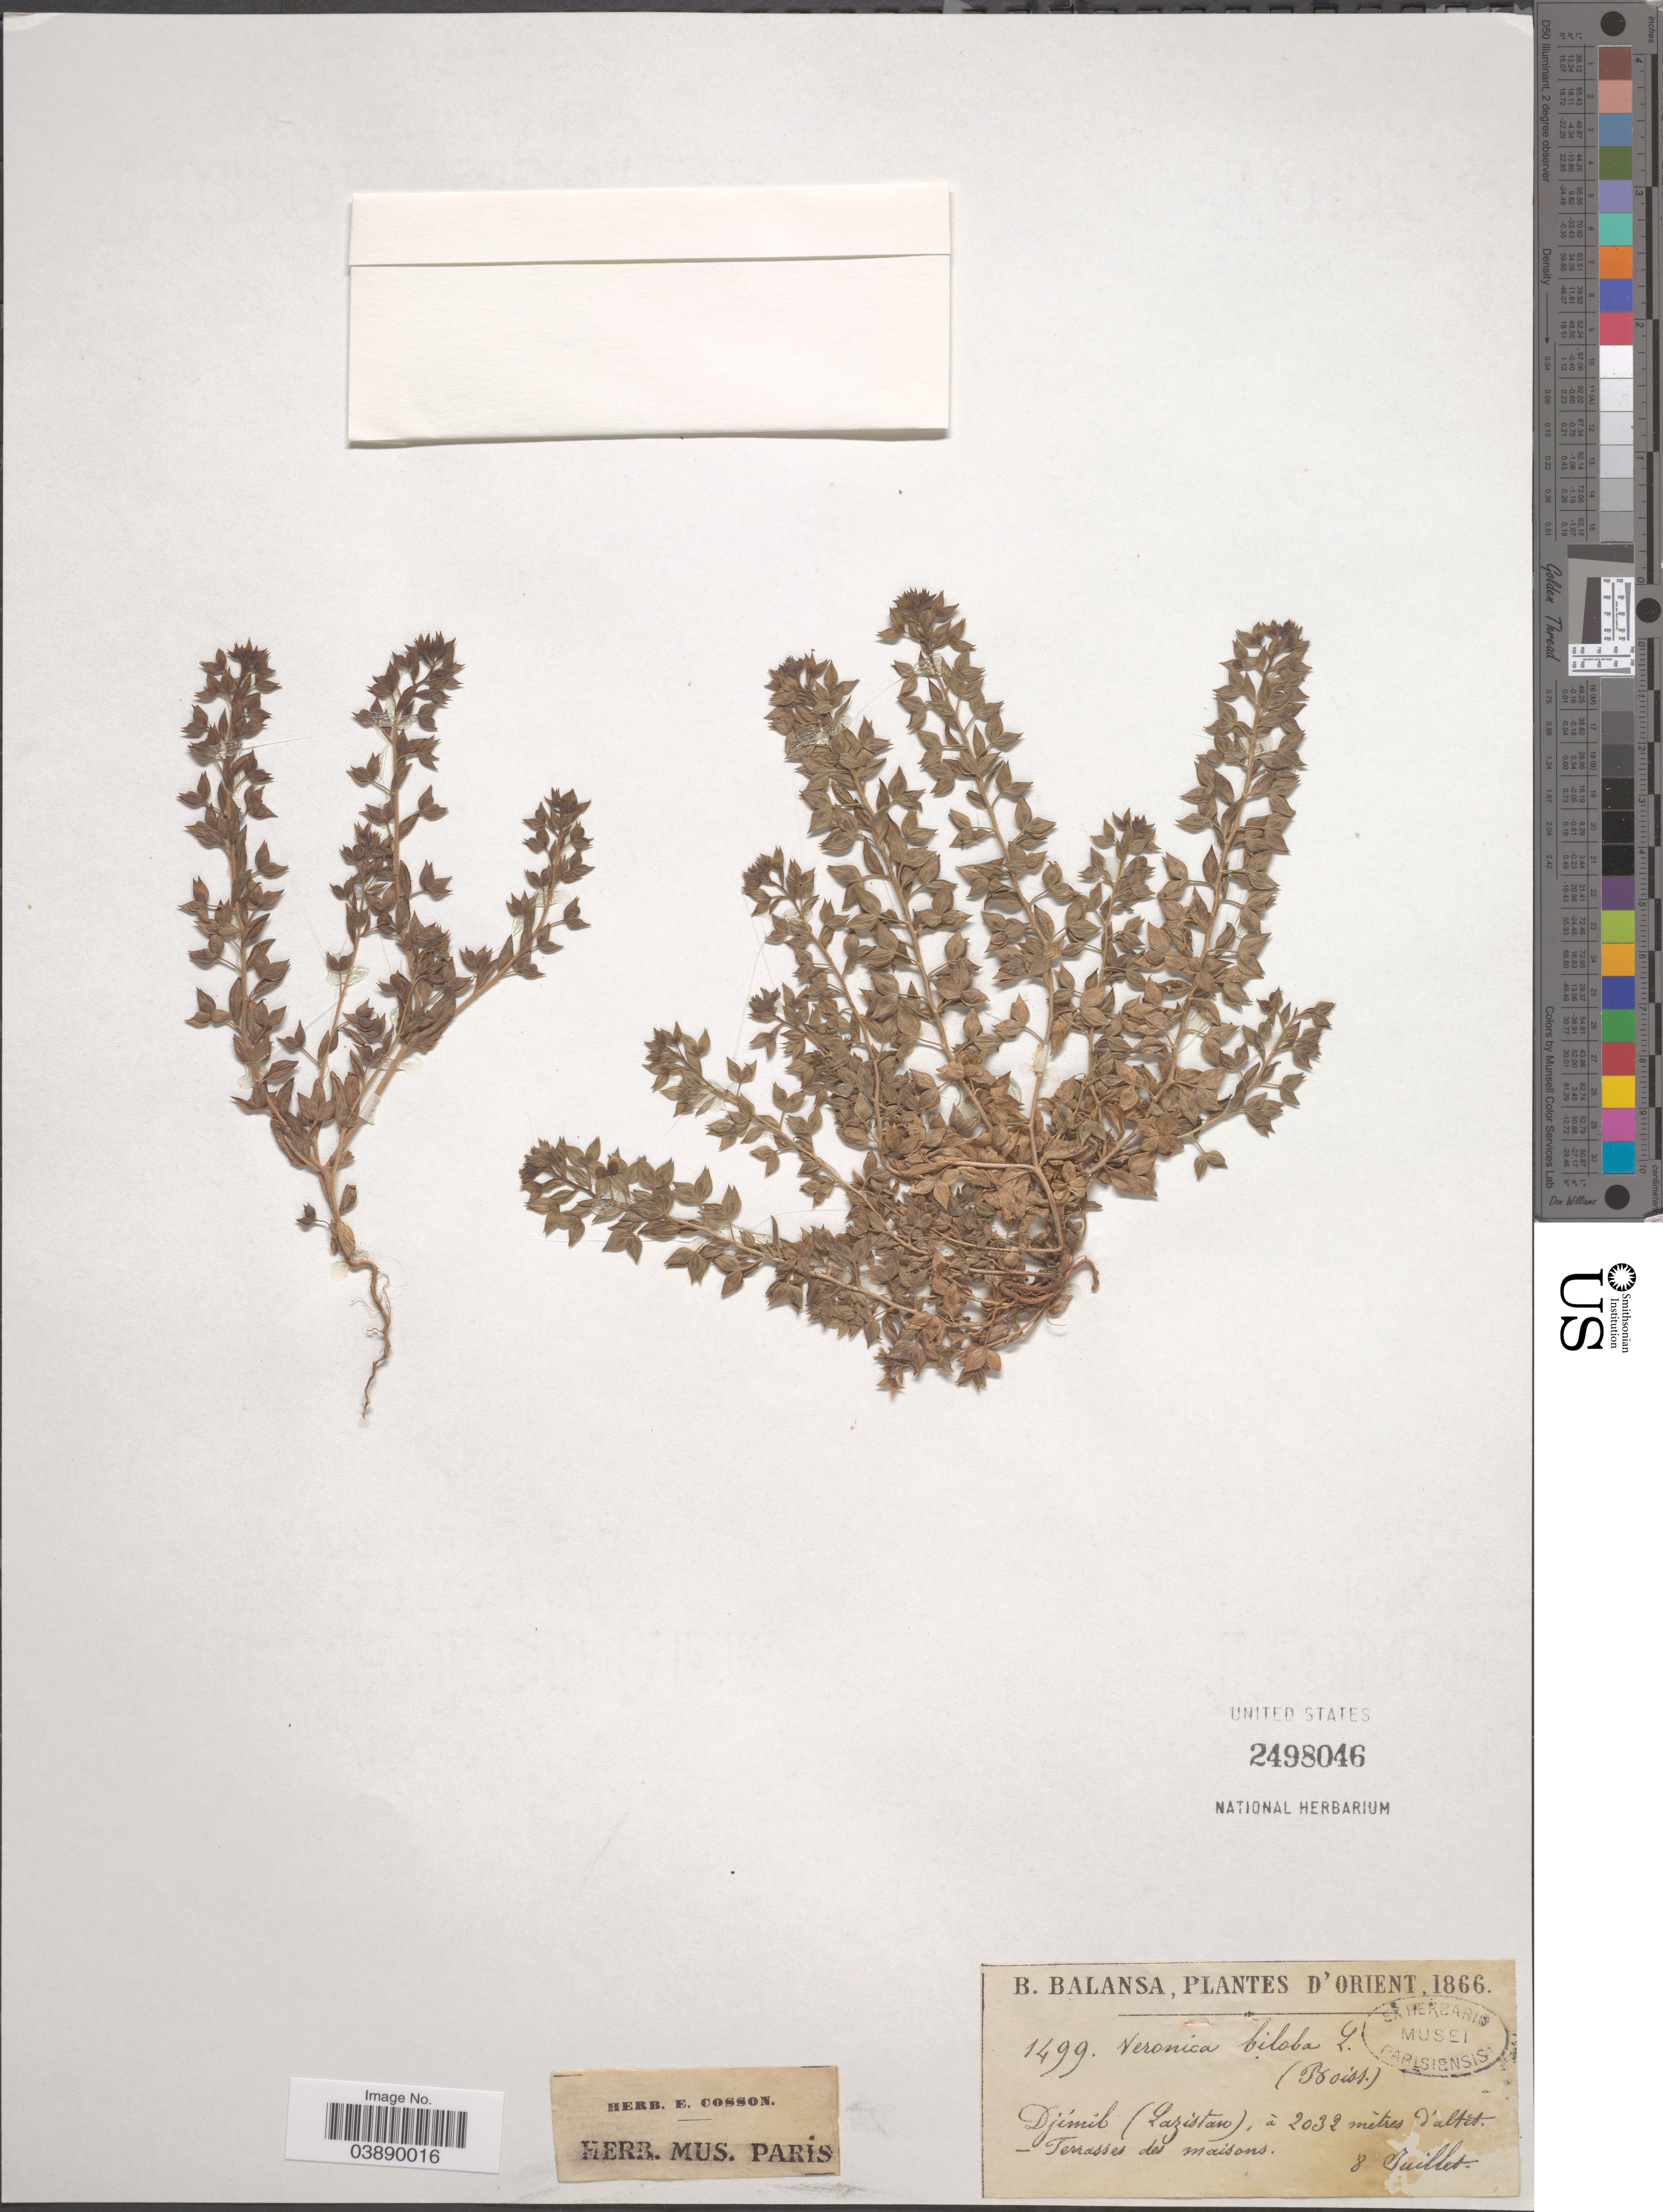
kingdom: Plantae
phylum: Tracheophyta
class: Magnoliopsida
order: Lamiales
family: Plantaginaceae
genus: Veronica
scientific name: Veronica biloba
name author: Schreb. ex L.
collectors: B. Balansa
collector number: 1499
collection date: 1866-07-08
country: Turkey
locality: Orient. Djimil (Lazistan).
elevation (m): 2032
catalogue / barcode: US 2498046